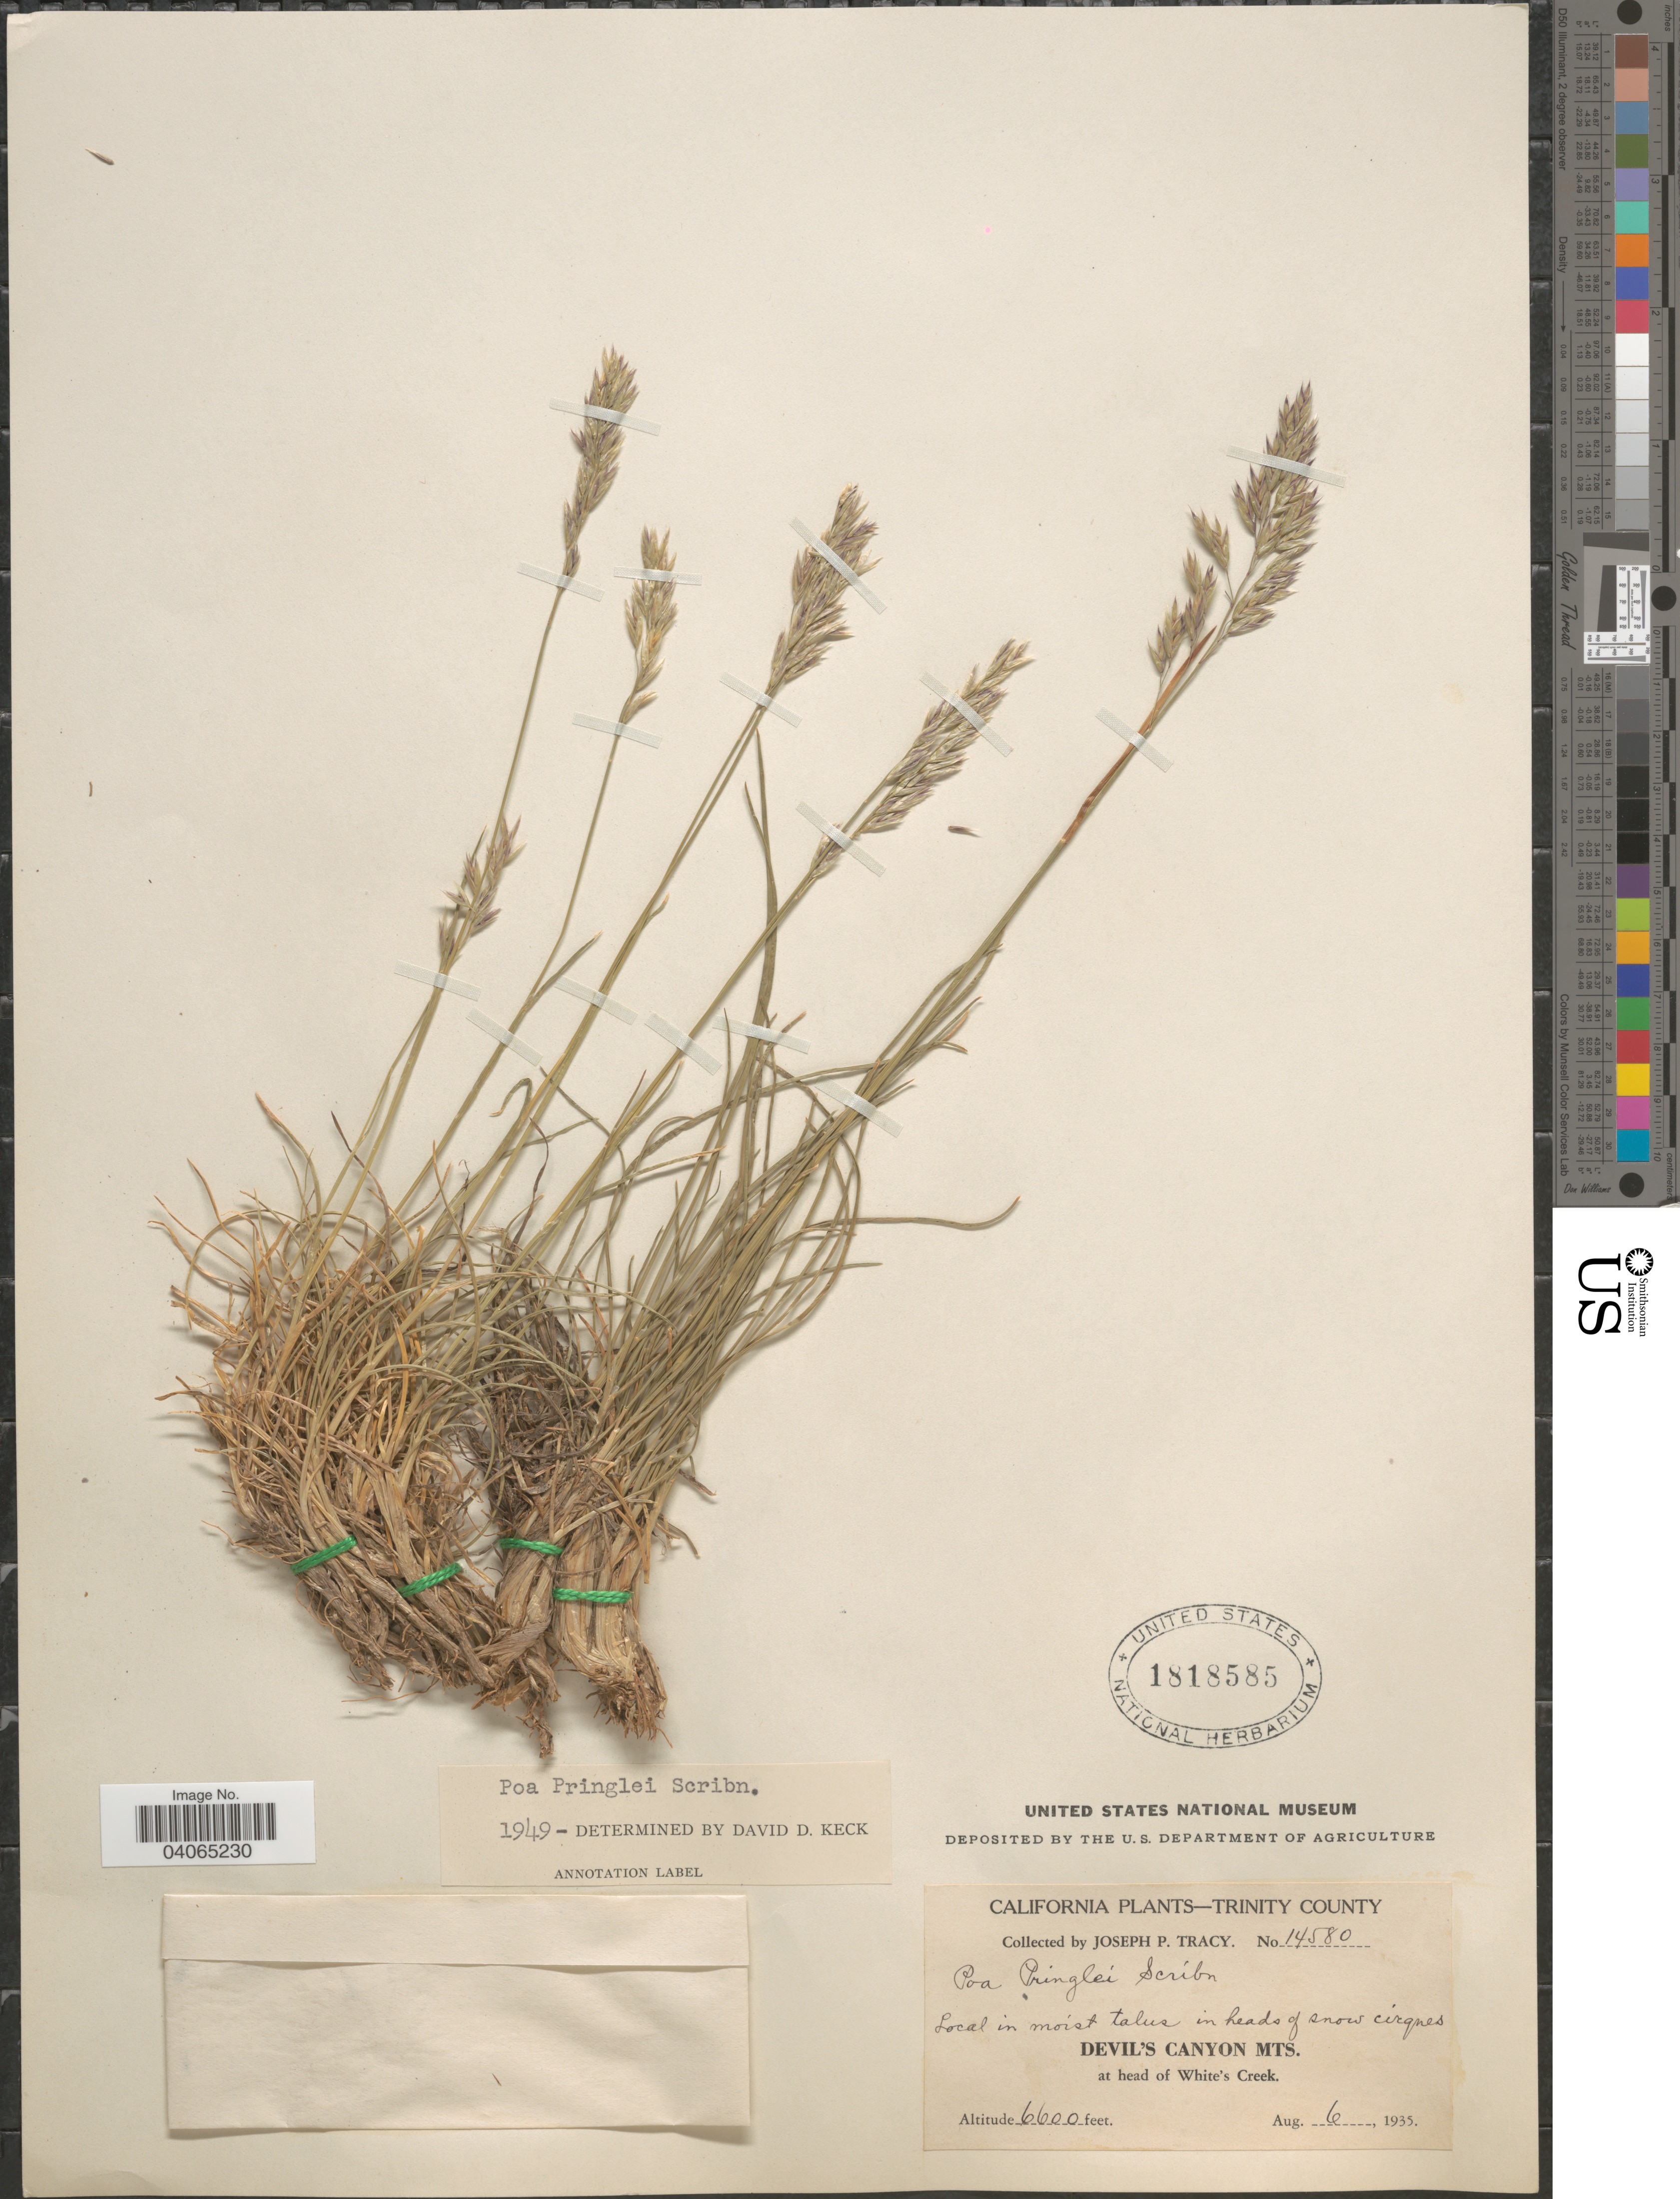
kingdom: Plantae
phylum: Tracheophyta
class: Liliopsida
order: Poales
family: Poaceae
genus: Poa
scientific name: Poa pringlei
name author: Scribn.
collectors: J. Tracy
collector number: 14580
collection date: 1935-08-06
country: United States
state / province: California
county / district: Trinity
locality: Trinity County. Devil's Canyon Mts. at head of White's Creek.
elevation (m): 2012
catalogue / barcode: US 1818585